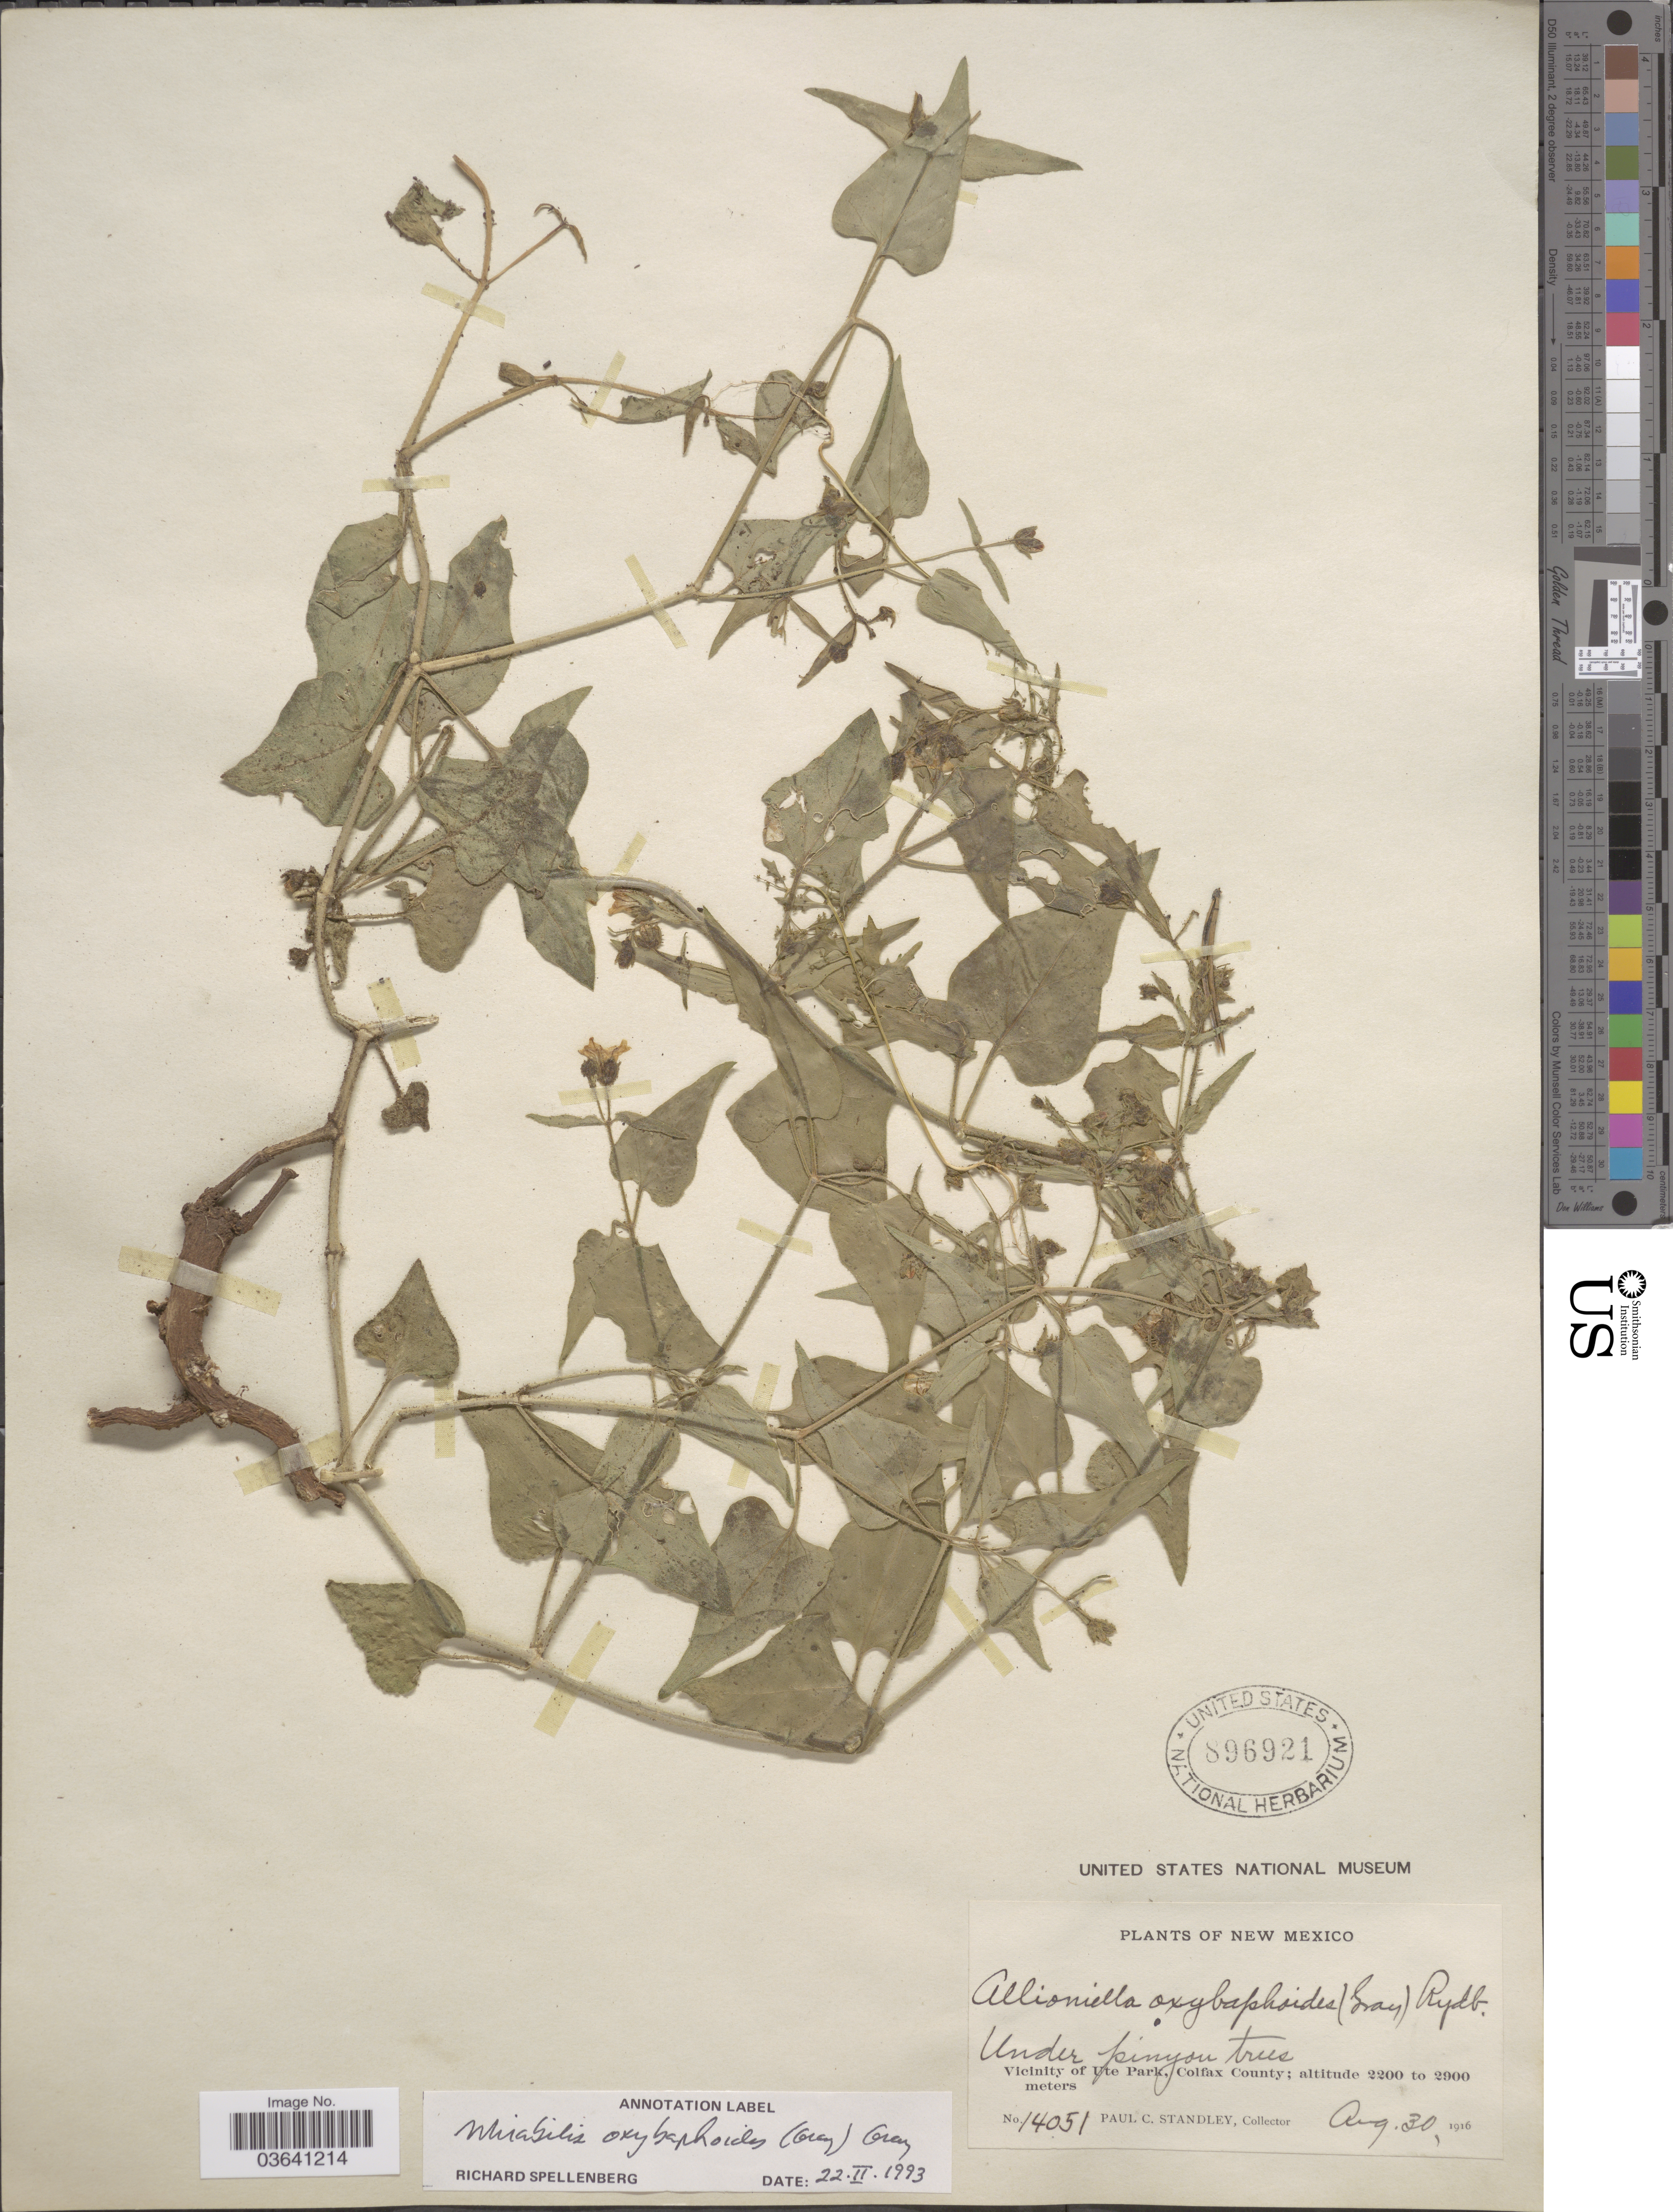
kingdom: Plantae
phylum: Tracheophyta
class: Magnoliopsida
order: Caryophyllales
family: Nyctaginaceae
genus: Mirabilis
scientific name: Mirabilis oxybaphoides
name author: (A. Gray) A. Gray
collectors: P. C. Standley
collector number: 14051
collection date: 1916-08-30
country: United States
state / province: New Mexico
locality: Vicinity of Ute Park, Colfax County.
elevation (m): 2200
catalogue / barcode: US 896921